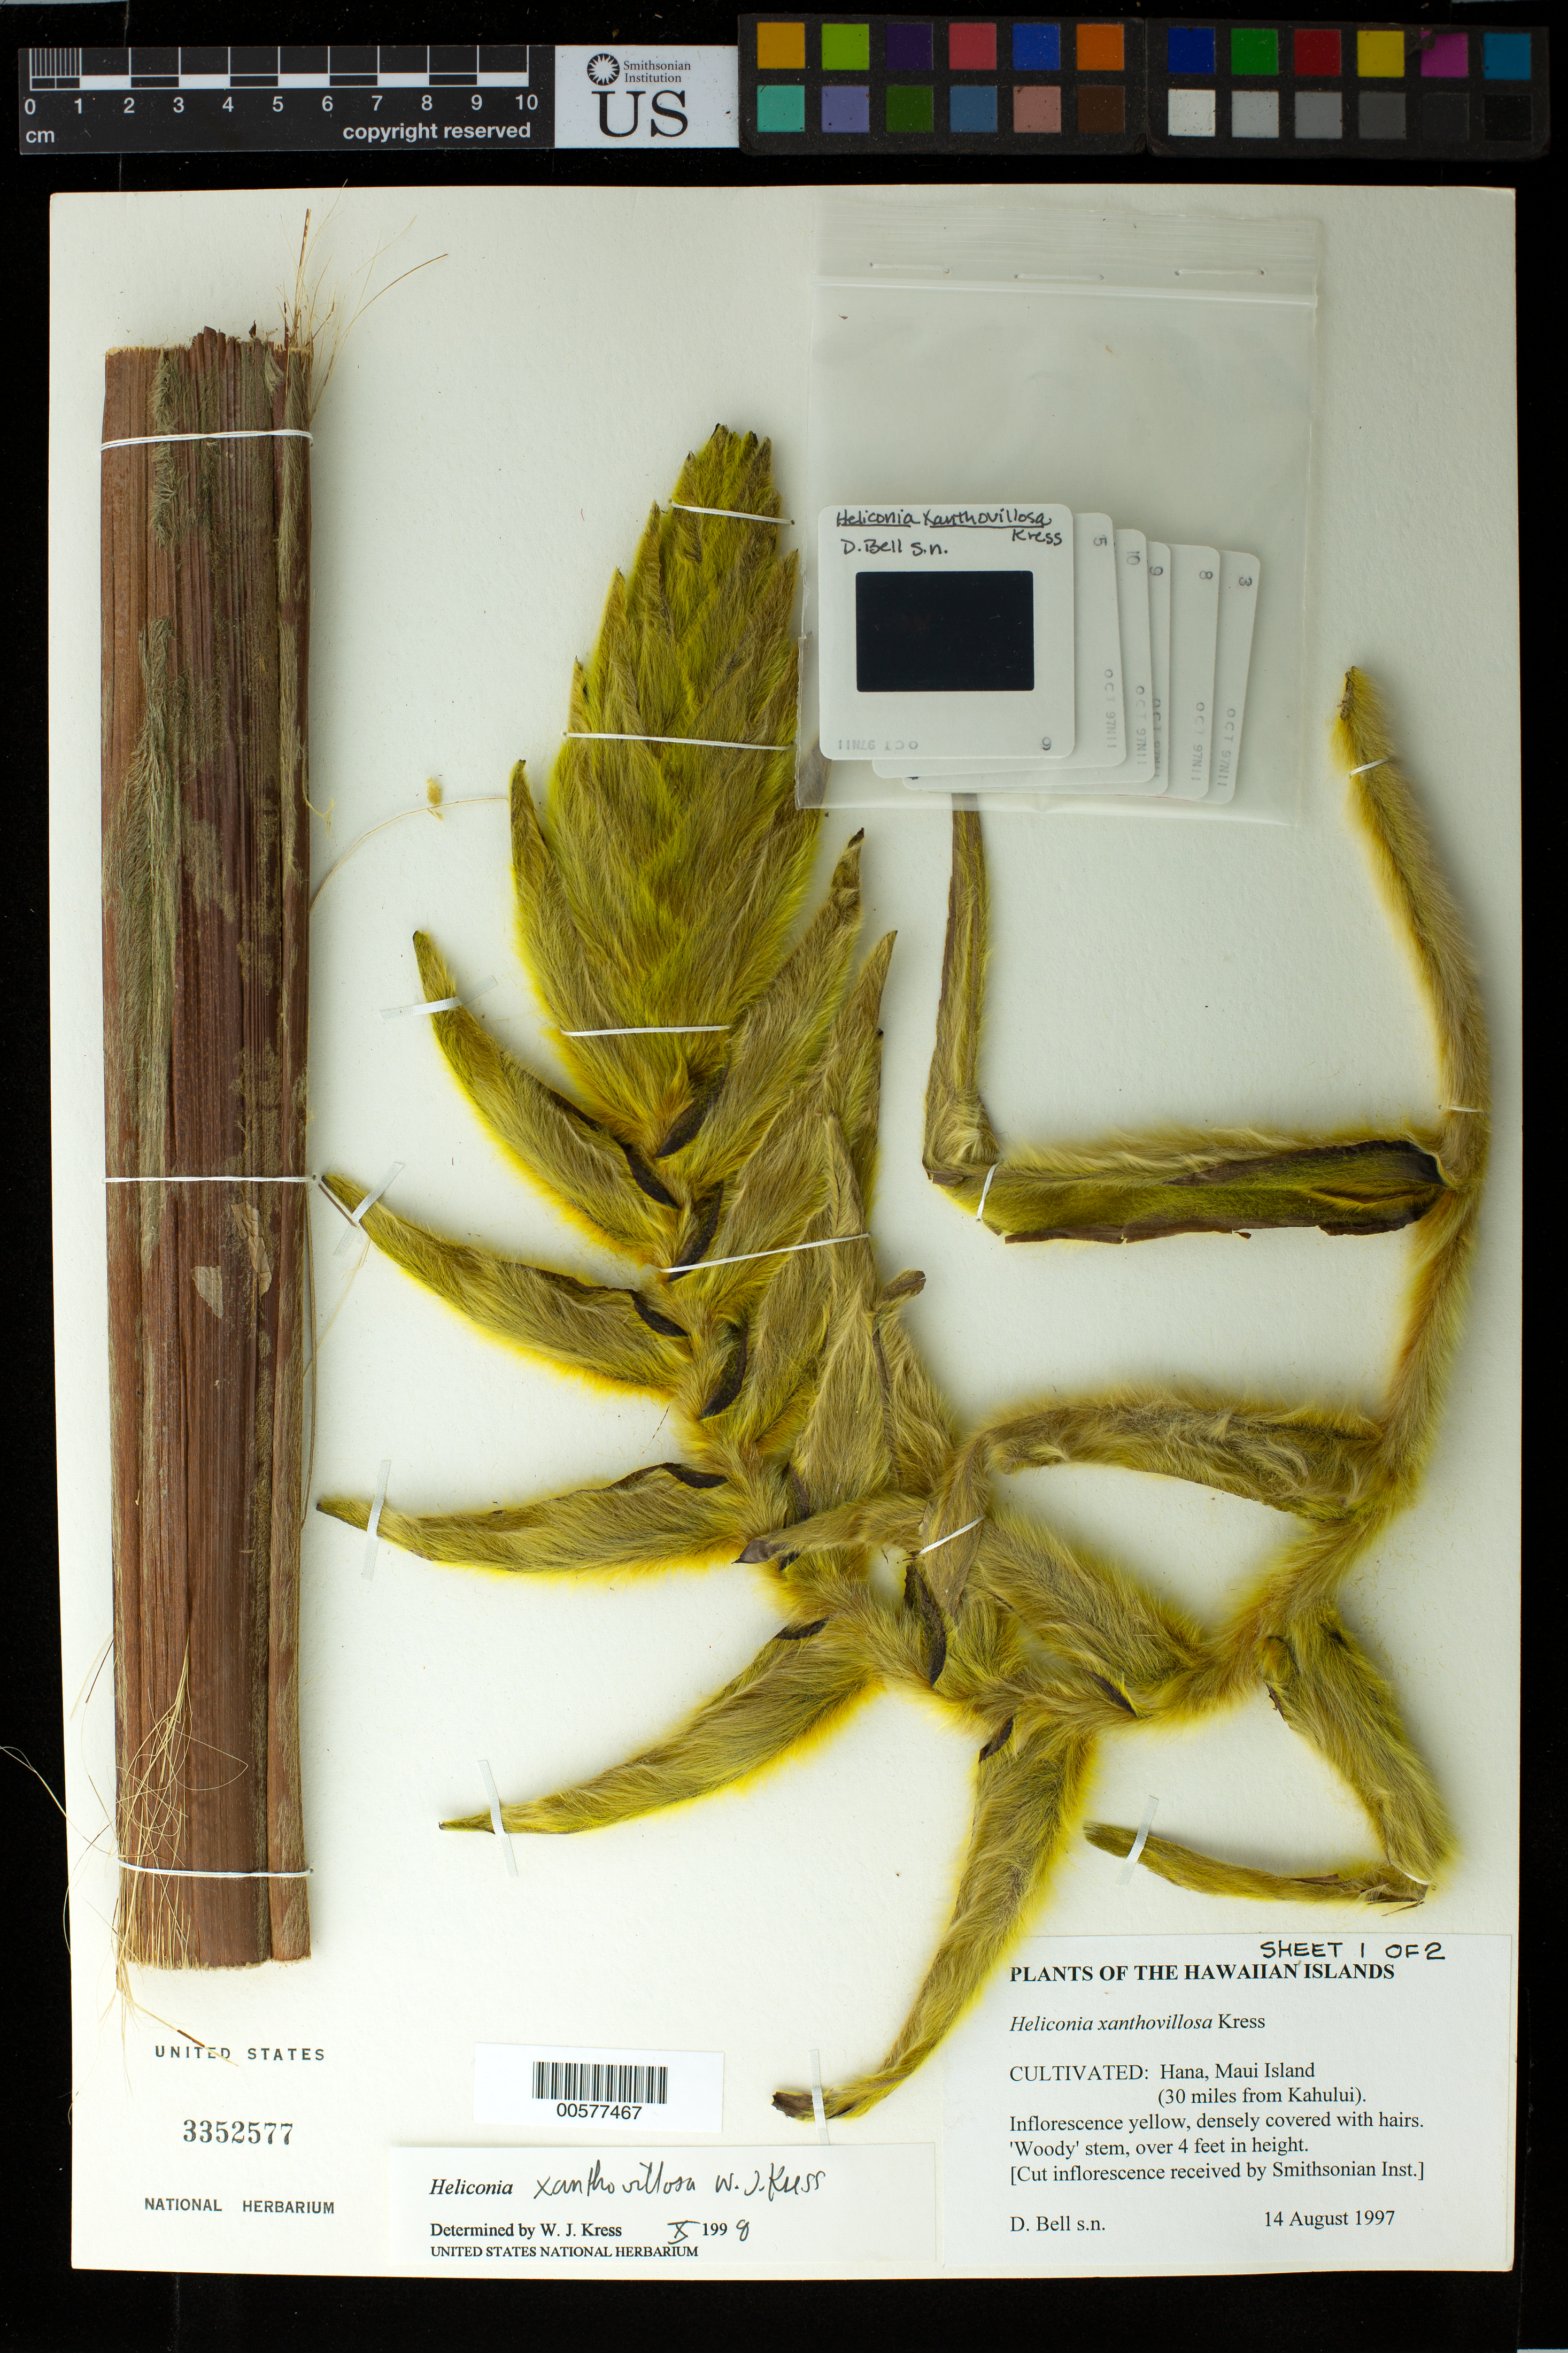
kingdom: Plantae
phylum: Tracheophyta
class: Liliopsida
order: Zingiberales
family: Heliconiaceae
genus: Heliconia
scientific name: Heliconia xanthovillosa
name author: W.J. Kress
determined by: Kress, W. J., (US), Smithsonian Institution - National Museum of Natural History (UNITED STATES)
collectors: D. A. Bell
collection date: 1997-08-14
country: United States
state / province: Hawaii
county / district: Maui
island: Maui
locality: Hana, 30 miles from Kahului.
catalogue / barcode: US 3352577